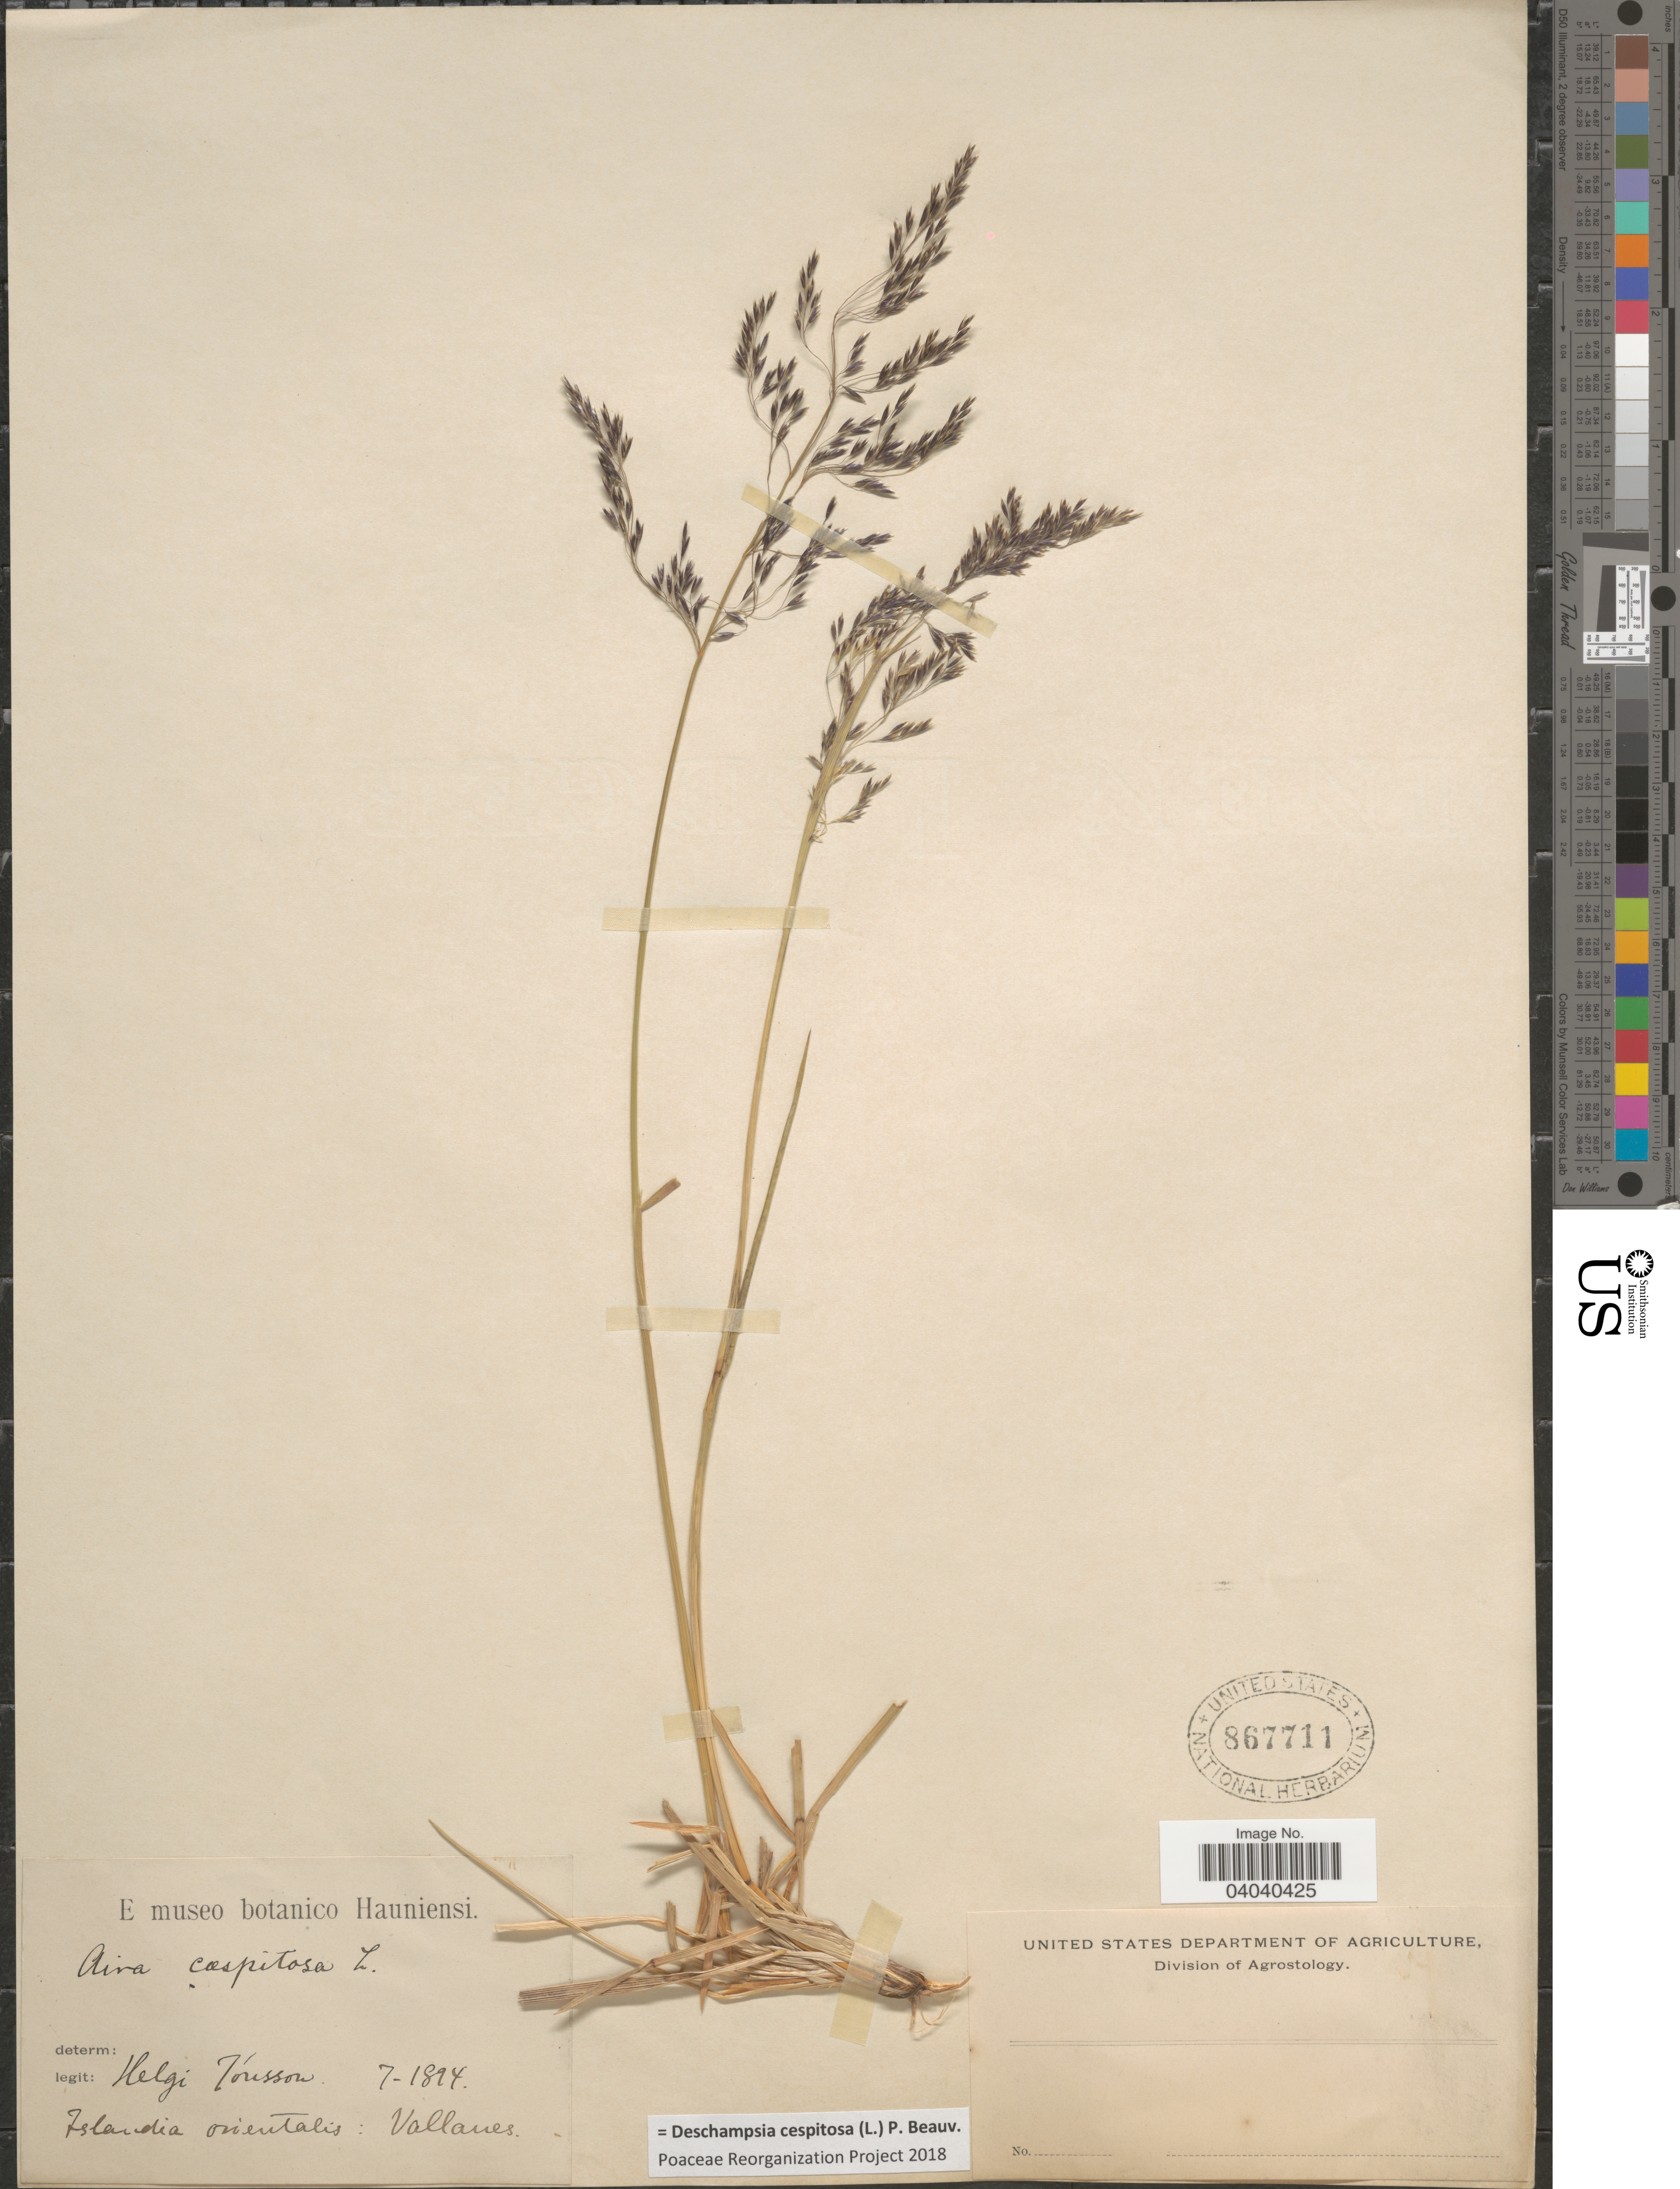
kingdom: Plantae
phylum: Tracheophyta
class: Liliopsida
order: Poales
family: Poaceae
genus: Deschampsia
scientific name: Deschampsia cespitosa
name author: (L.) P. Beauv.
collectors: H. Jónsson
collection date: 1894-07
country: Iceland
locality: Islandia orientalis: Vallanes.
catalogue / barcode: US 867711